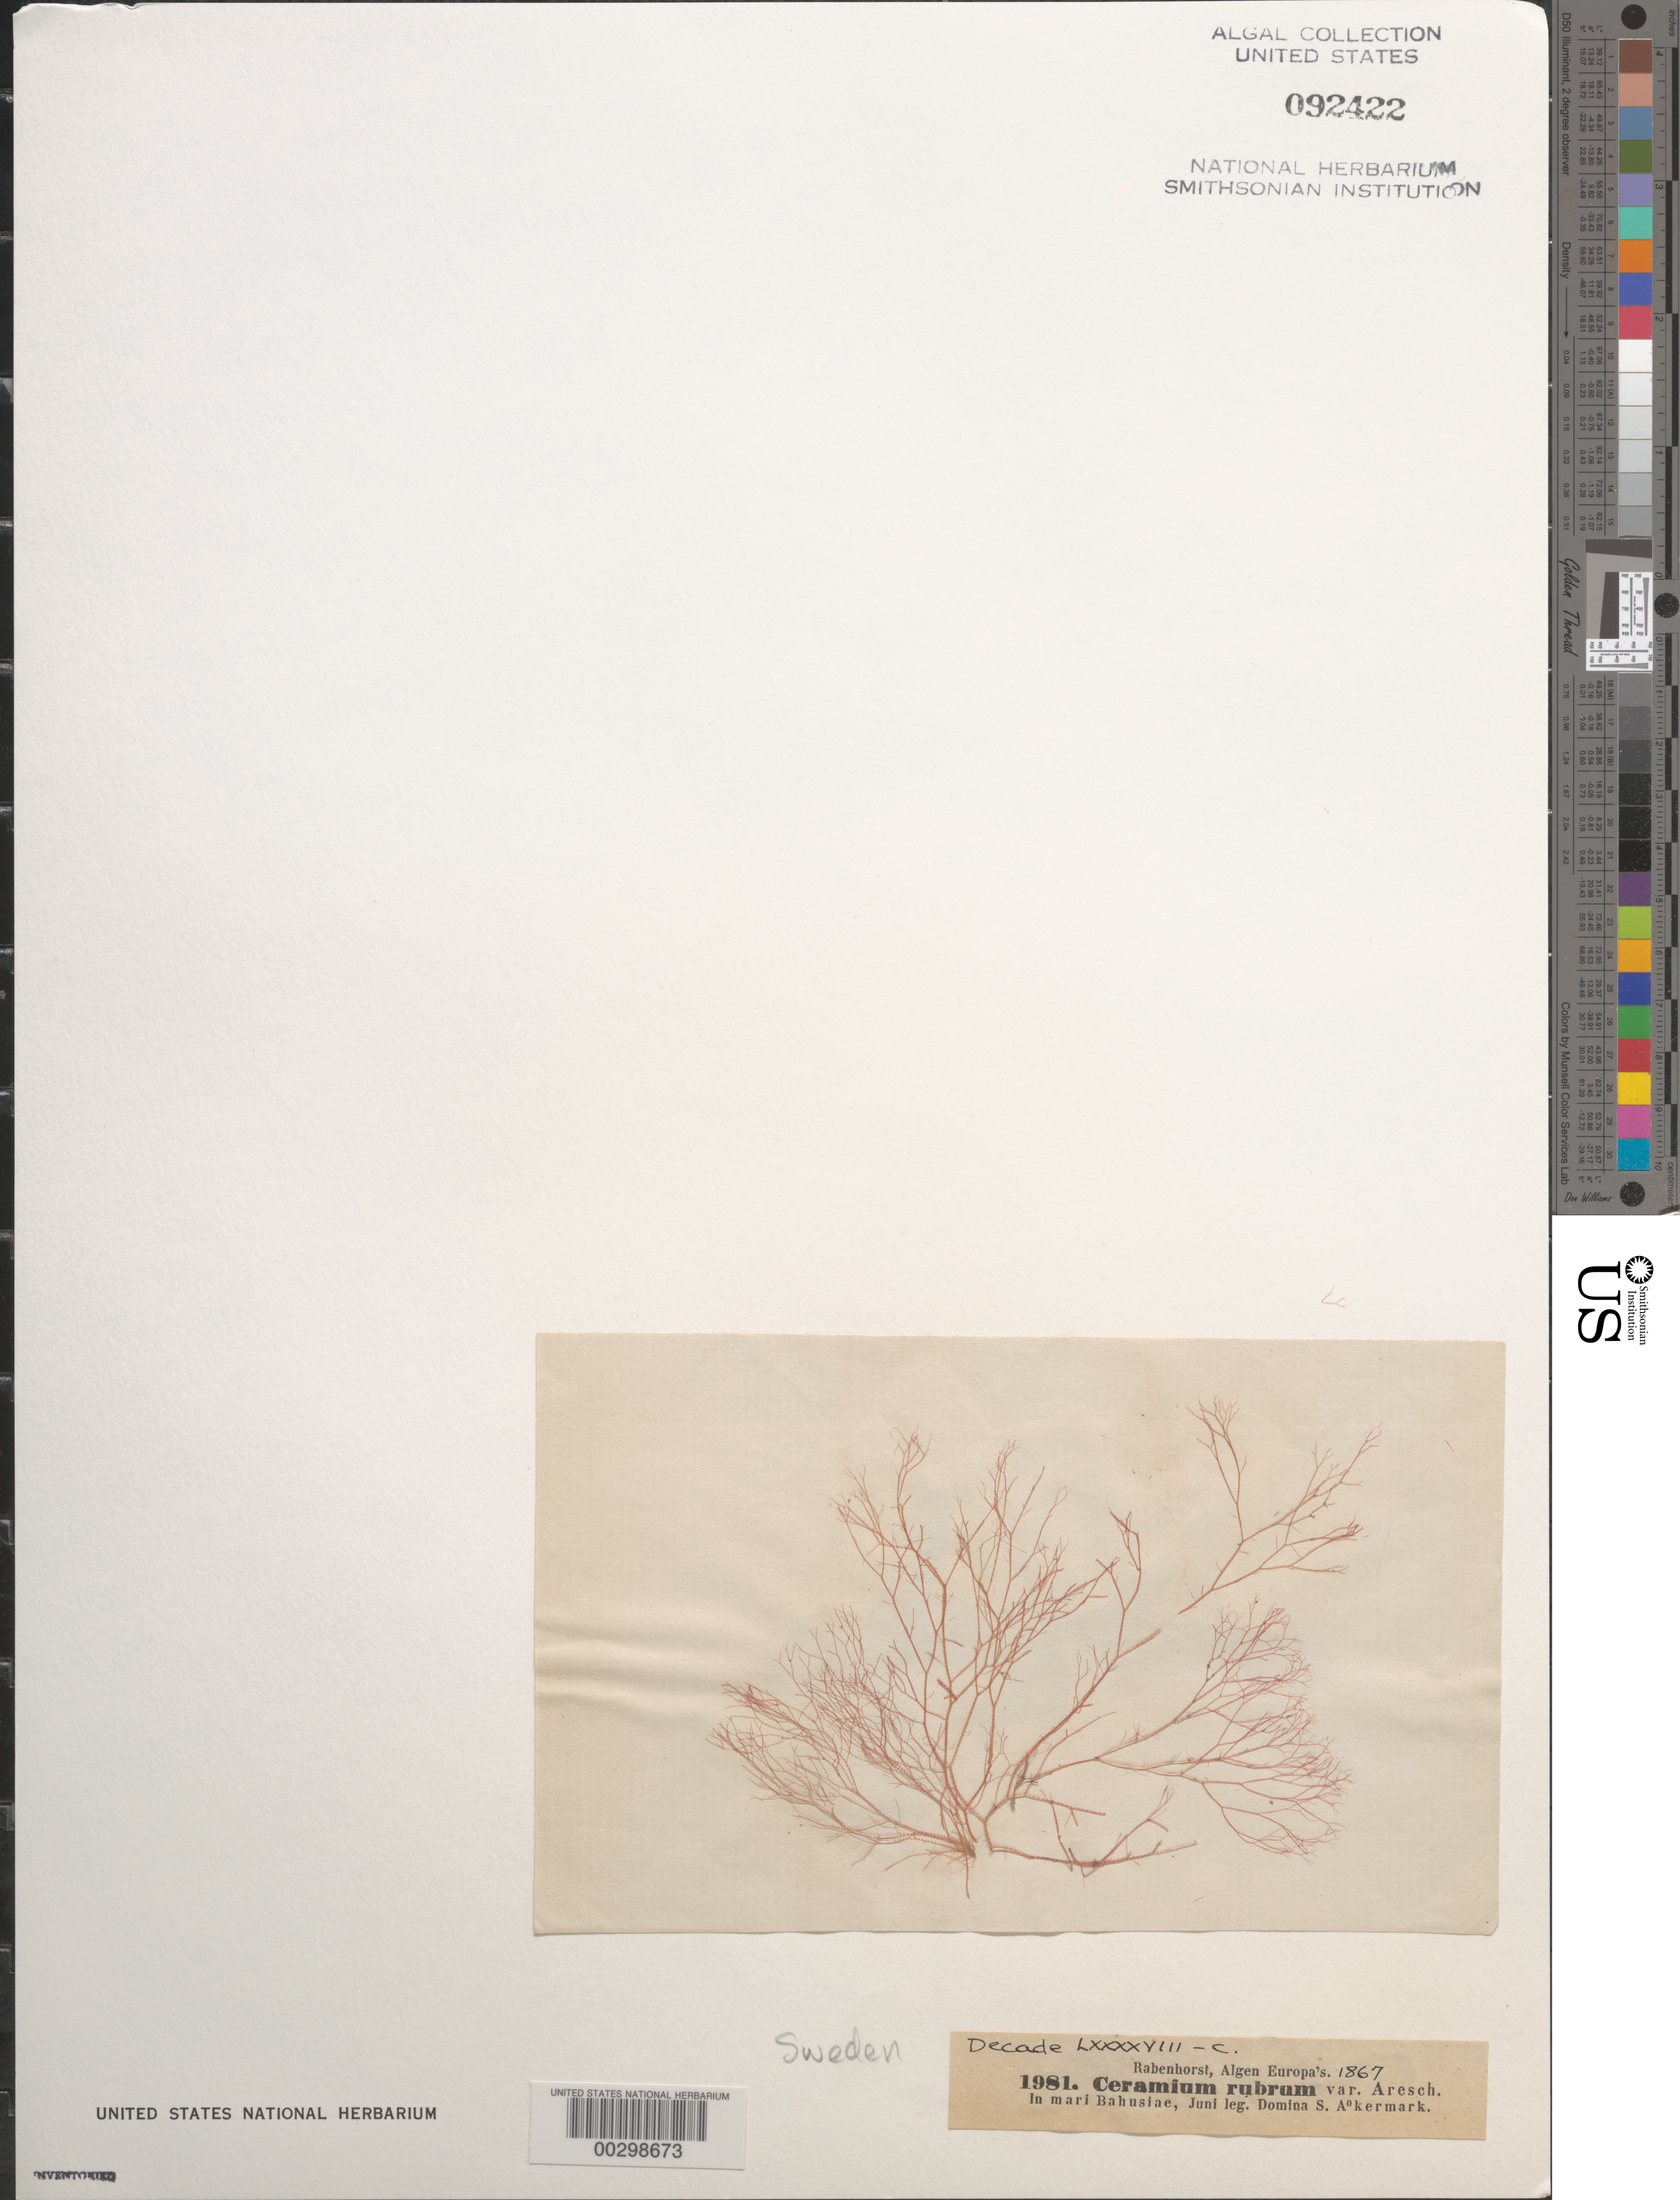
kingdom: Plantae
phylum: Rhodophyta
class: Florideophyceae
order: Ceramiales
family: Ceramiaceae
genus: Ceramium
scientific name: Ceramium rubrum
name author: C. Agardh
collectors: S. Akermark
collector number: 1981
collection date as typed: Jun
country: Sweden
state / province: Västra Götaland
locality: Bohus bay (mari bahusiae)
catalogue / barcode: US 92422